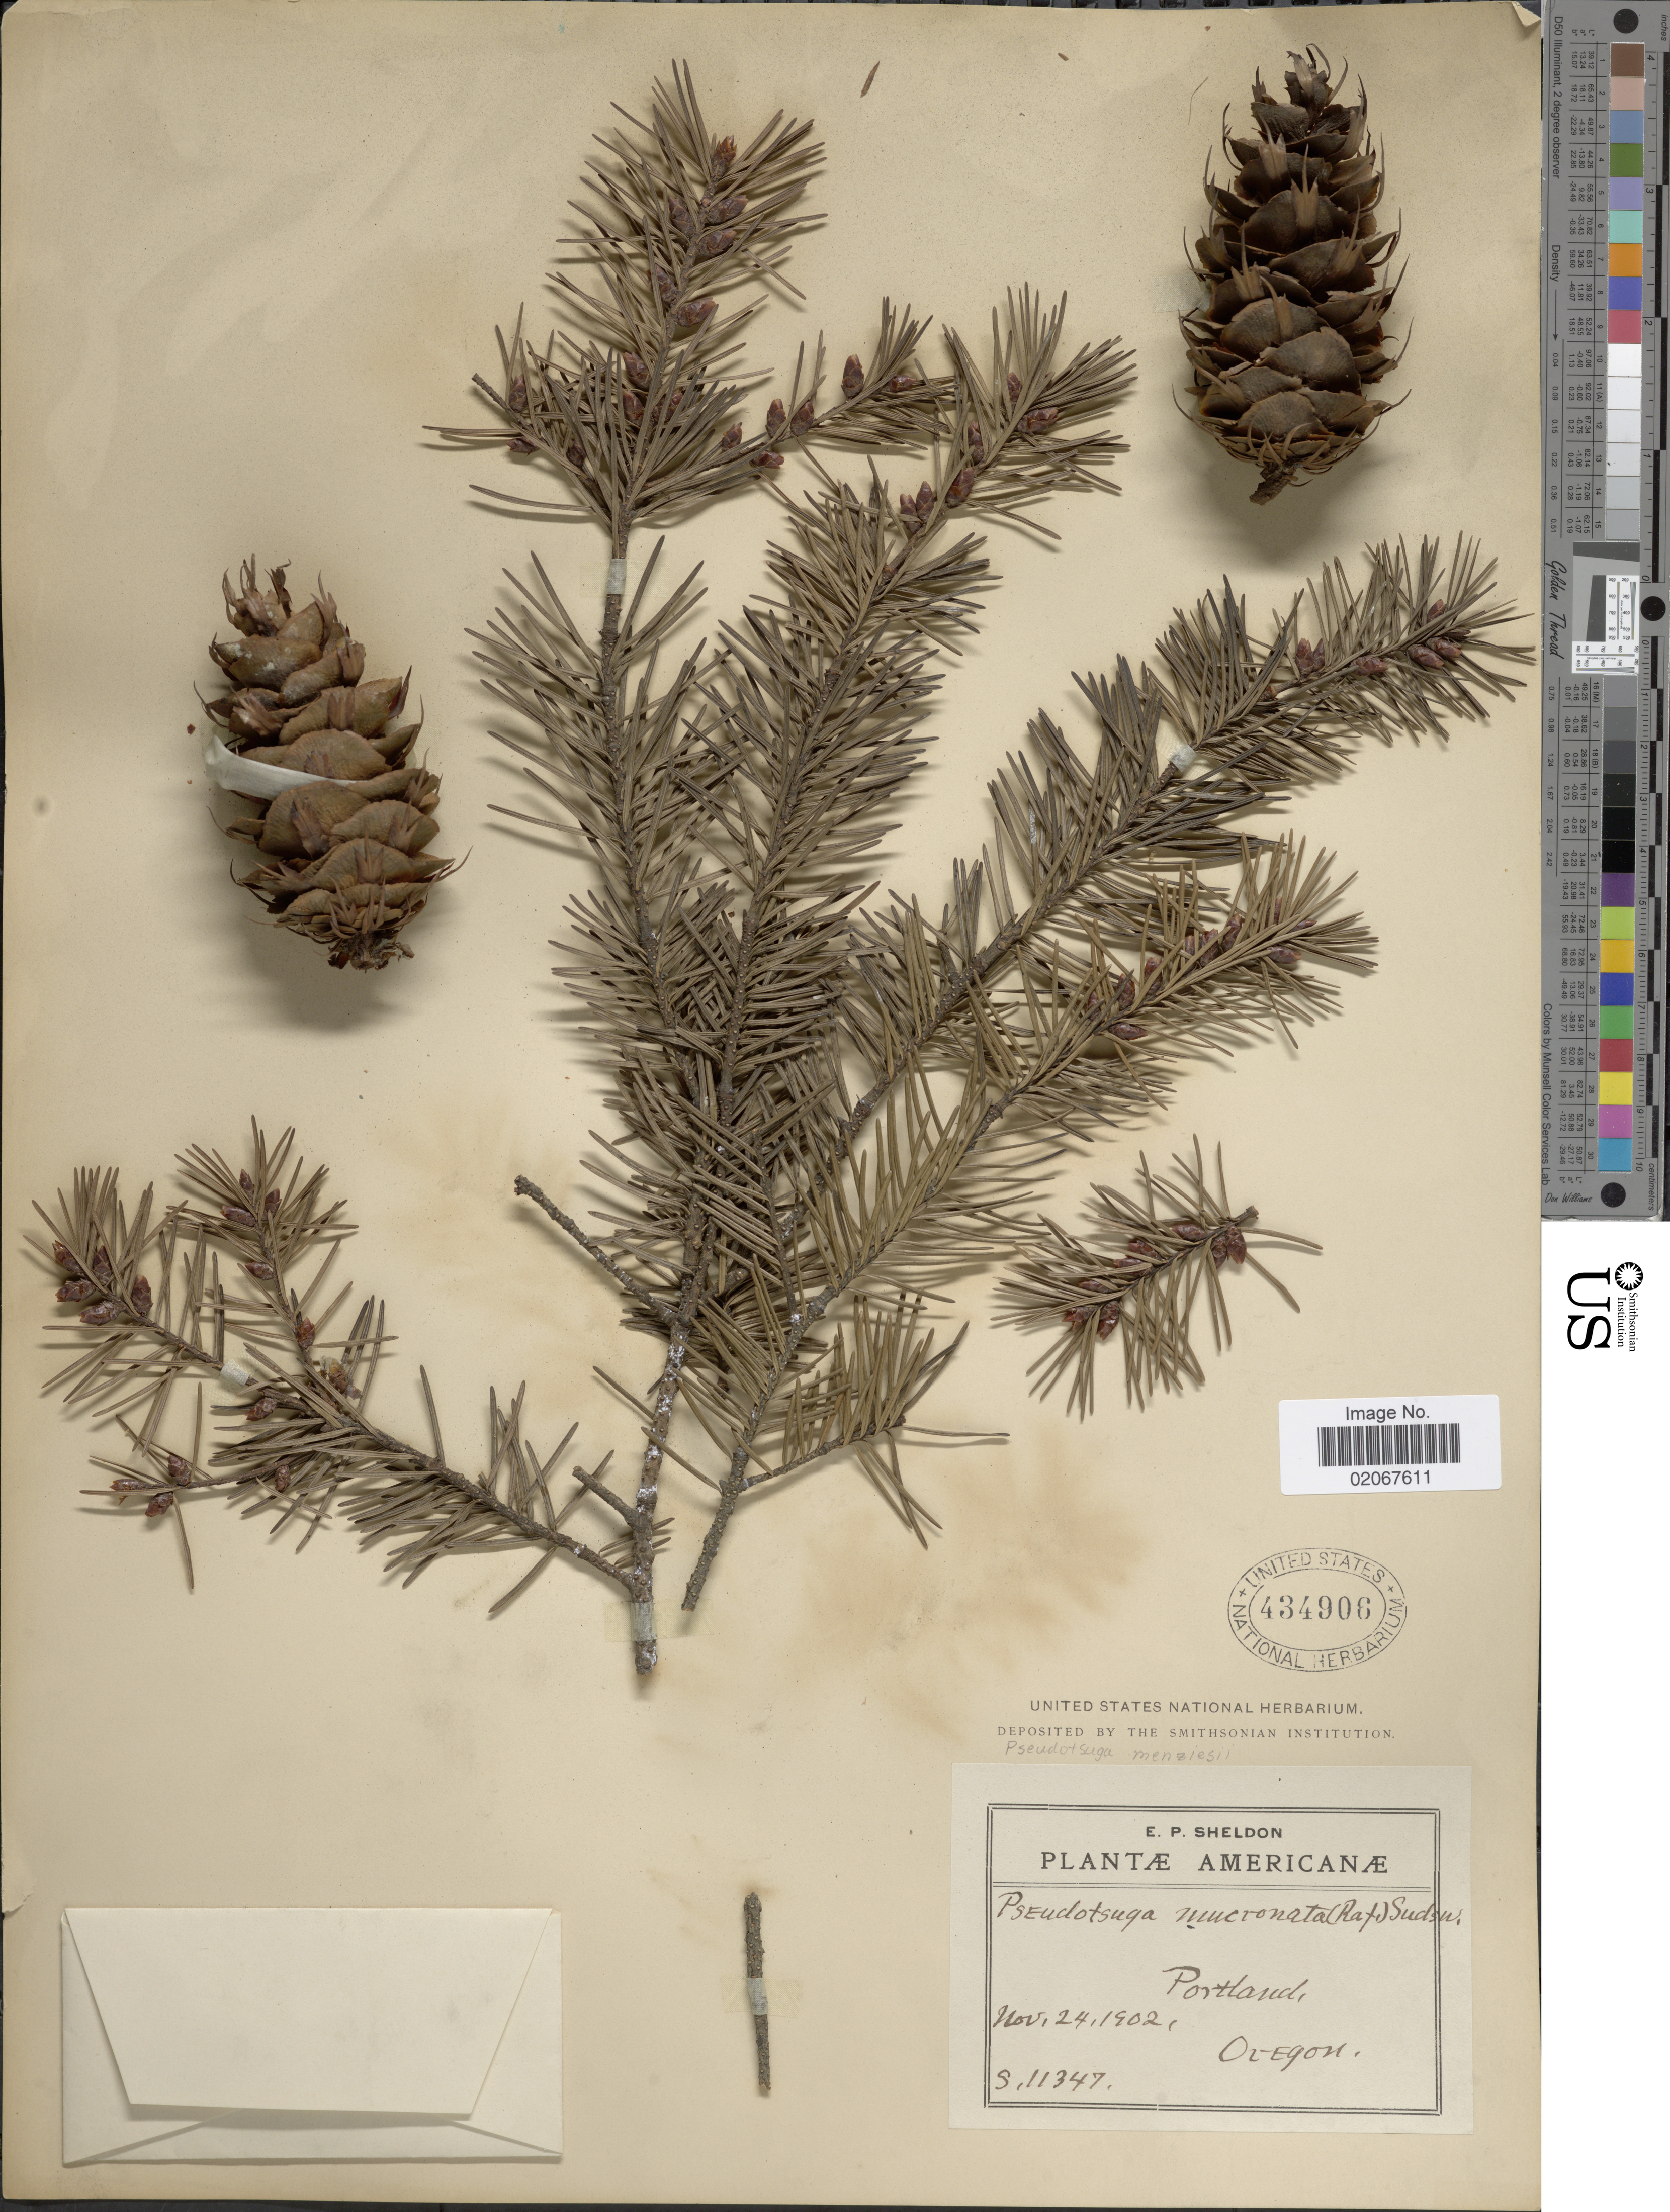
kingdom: Plantae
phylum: Tracheophyta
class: Pinopsida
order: Pinales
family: Pinaceae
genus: Pseudotsuga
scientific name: Pseudotsuga menziesii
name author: (Mirb.) Franco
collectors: E. P. Sheldon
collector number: S11347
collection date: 1902-11-24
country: United States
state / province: Oregon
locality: Portland, Oregon.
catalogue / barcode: US 434906